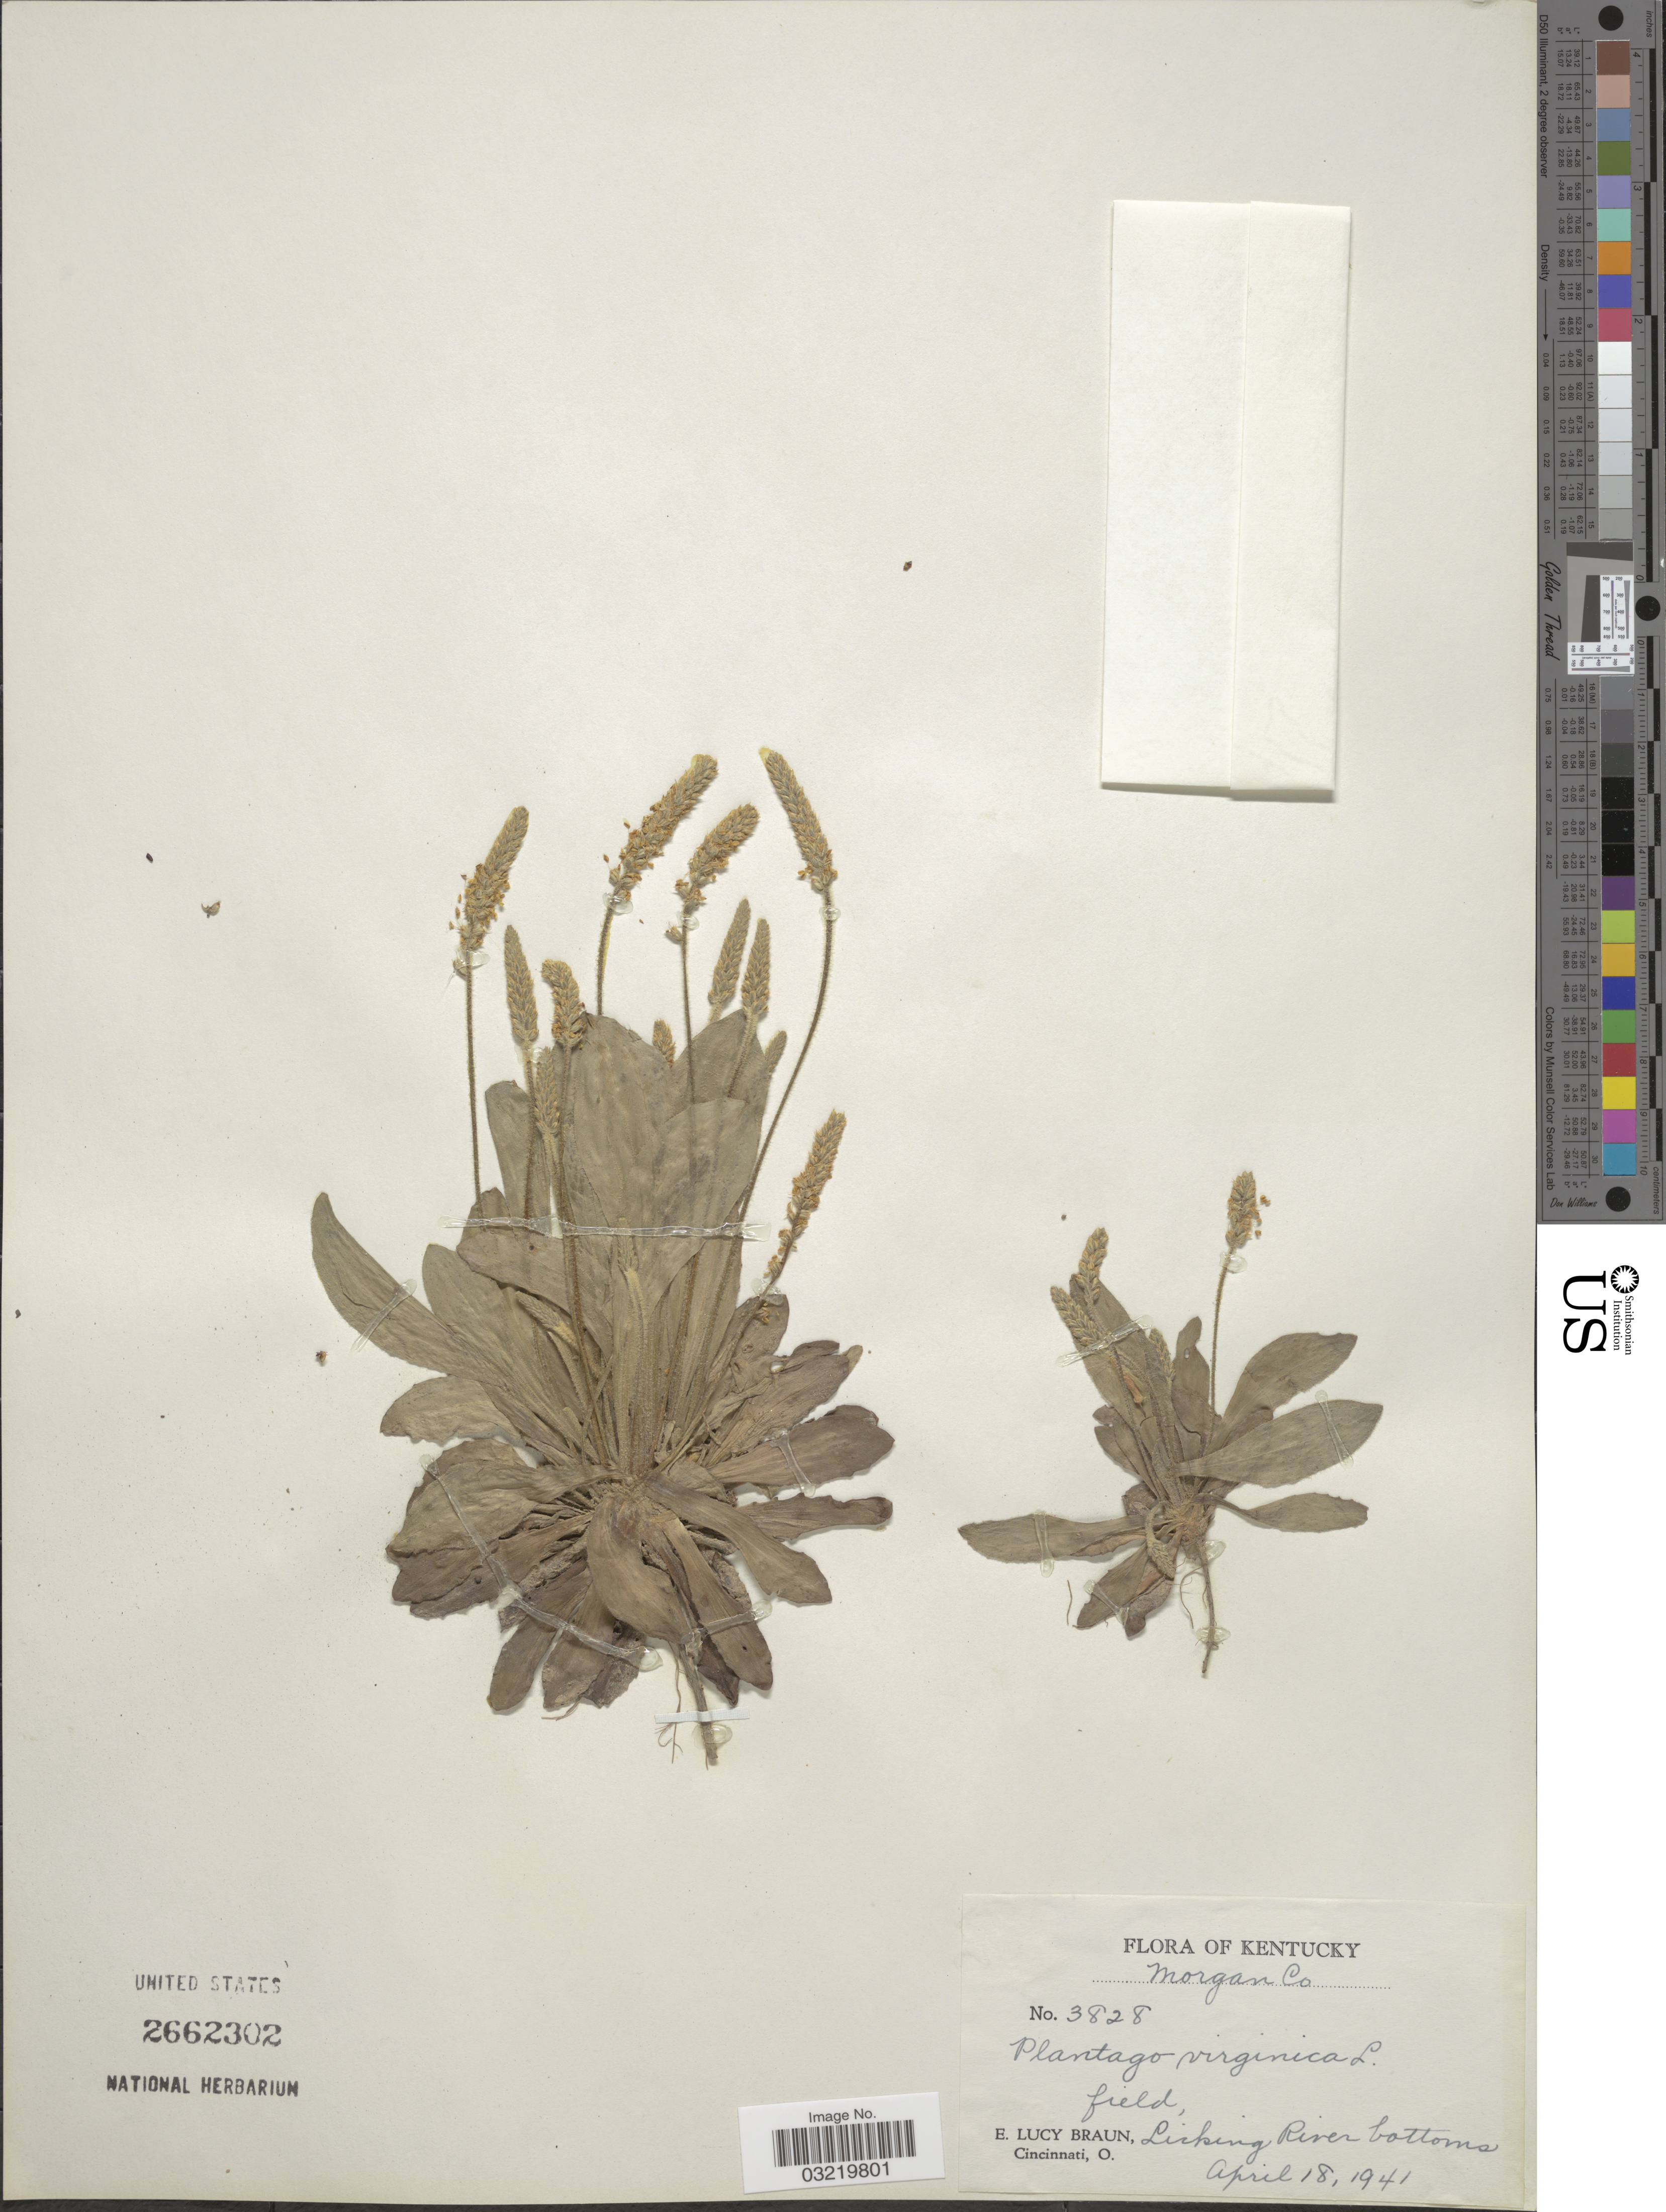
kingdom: Plantae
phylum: Tracheophyta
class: Magnoliopsida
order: Lamiales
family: Plantaginaceae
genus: Plantago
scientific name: Plantago virginica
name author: L.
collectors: E. L. Braun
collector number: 3828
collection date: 1941-04-18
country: United States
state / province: Kentucky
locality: Morgan Co, Licking River bottoms.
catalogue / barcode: US 2662302